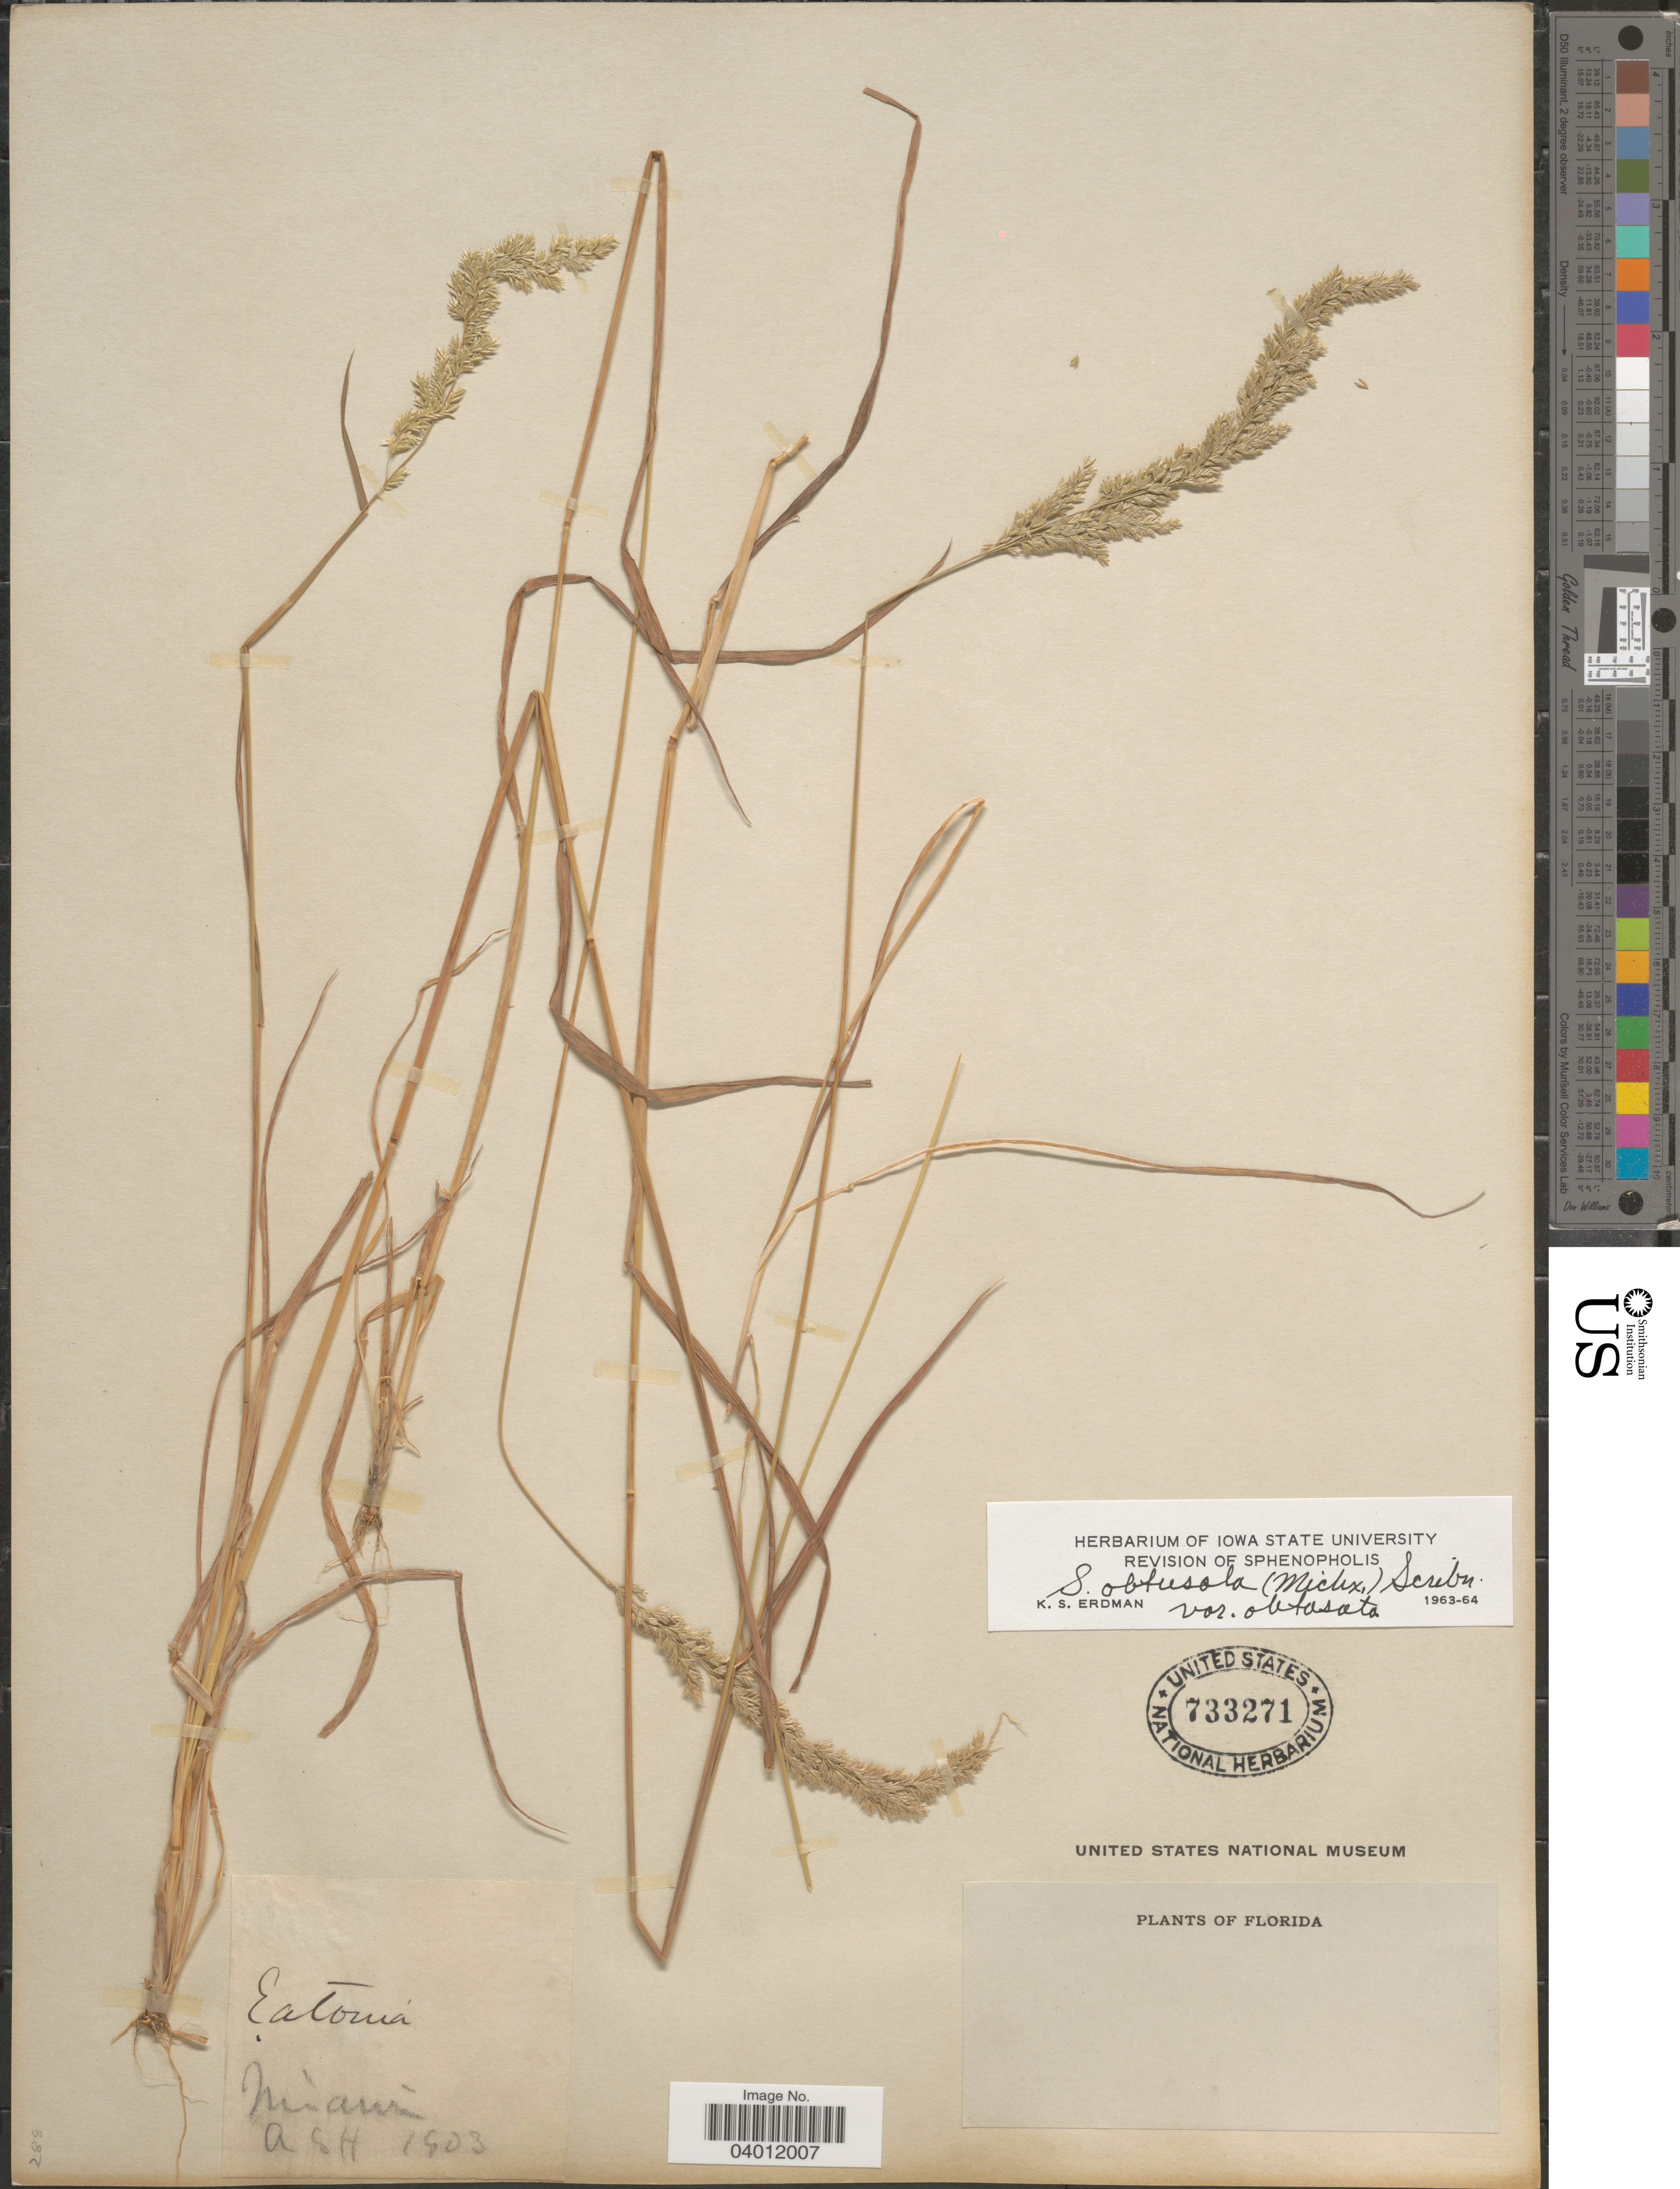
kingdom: Plantae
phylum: Tracheophyta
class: Liliopsida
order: Poales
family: Poaceae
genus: Sphenopholis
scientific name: Sphenopholis obtusata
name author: (Michx.) Scribn.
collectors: A. H.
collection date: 1903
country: United States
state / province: Florida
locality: Miami.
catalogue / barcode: US 733271